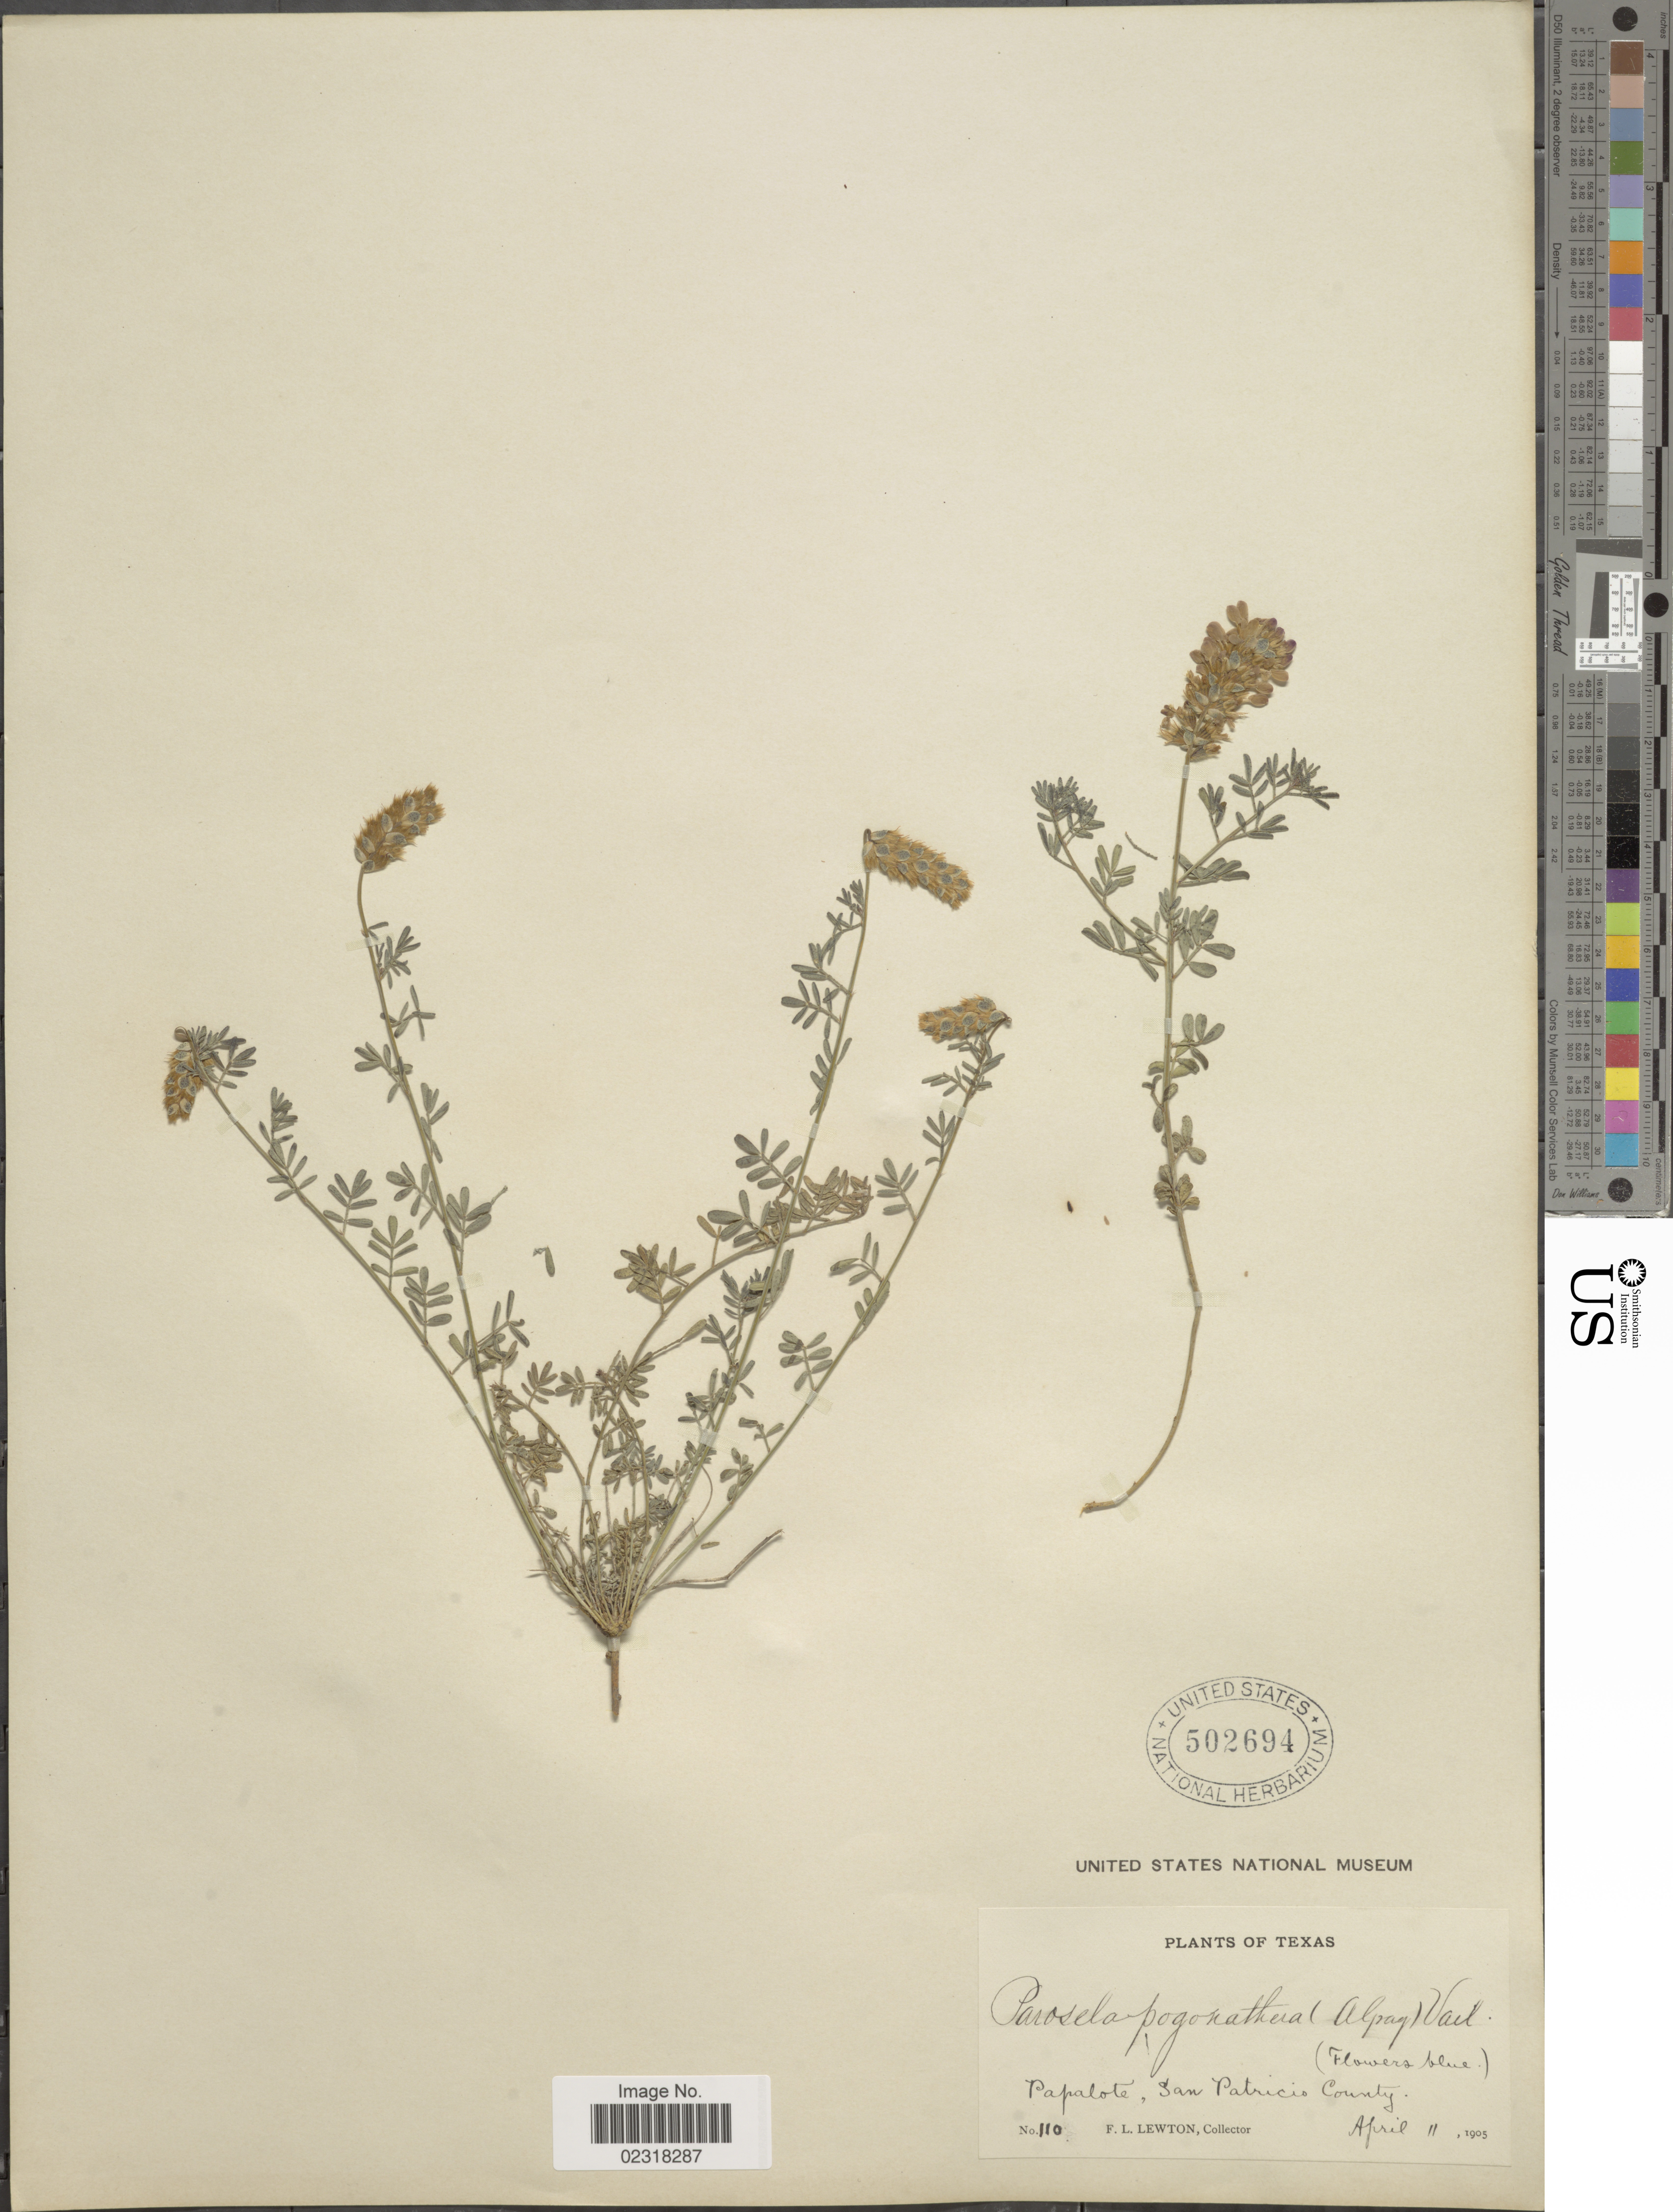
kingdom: Plantae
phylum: Tracheophyta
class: Magnoliopsida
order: Fabales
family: Fabaceae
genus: Dalea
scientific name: Dalea pogonathera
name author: A. Gray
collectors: F. L. Lewton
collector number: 110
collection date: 1905-04-11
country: United States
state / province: Texas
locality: Papalote, San Patricio County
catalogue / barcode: US 502694